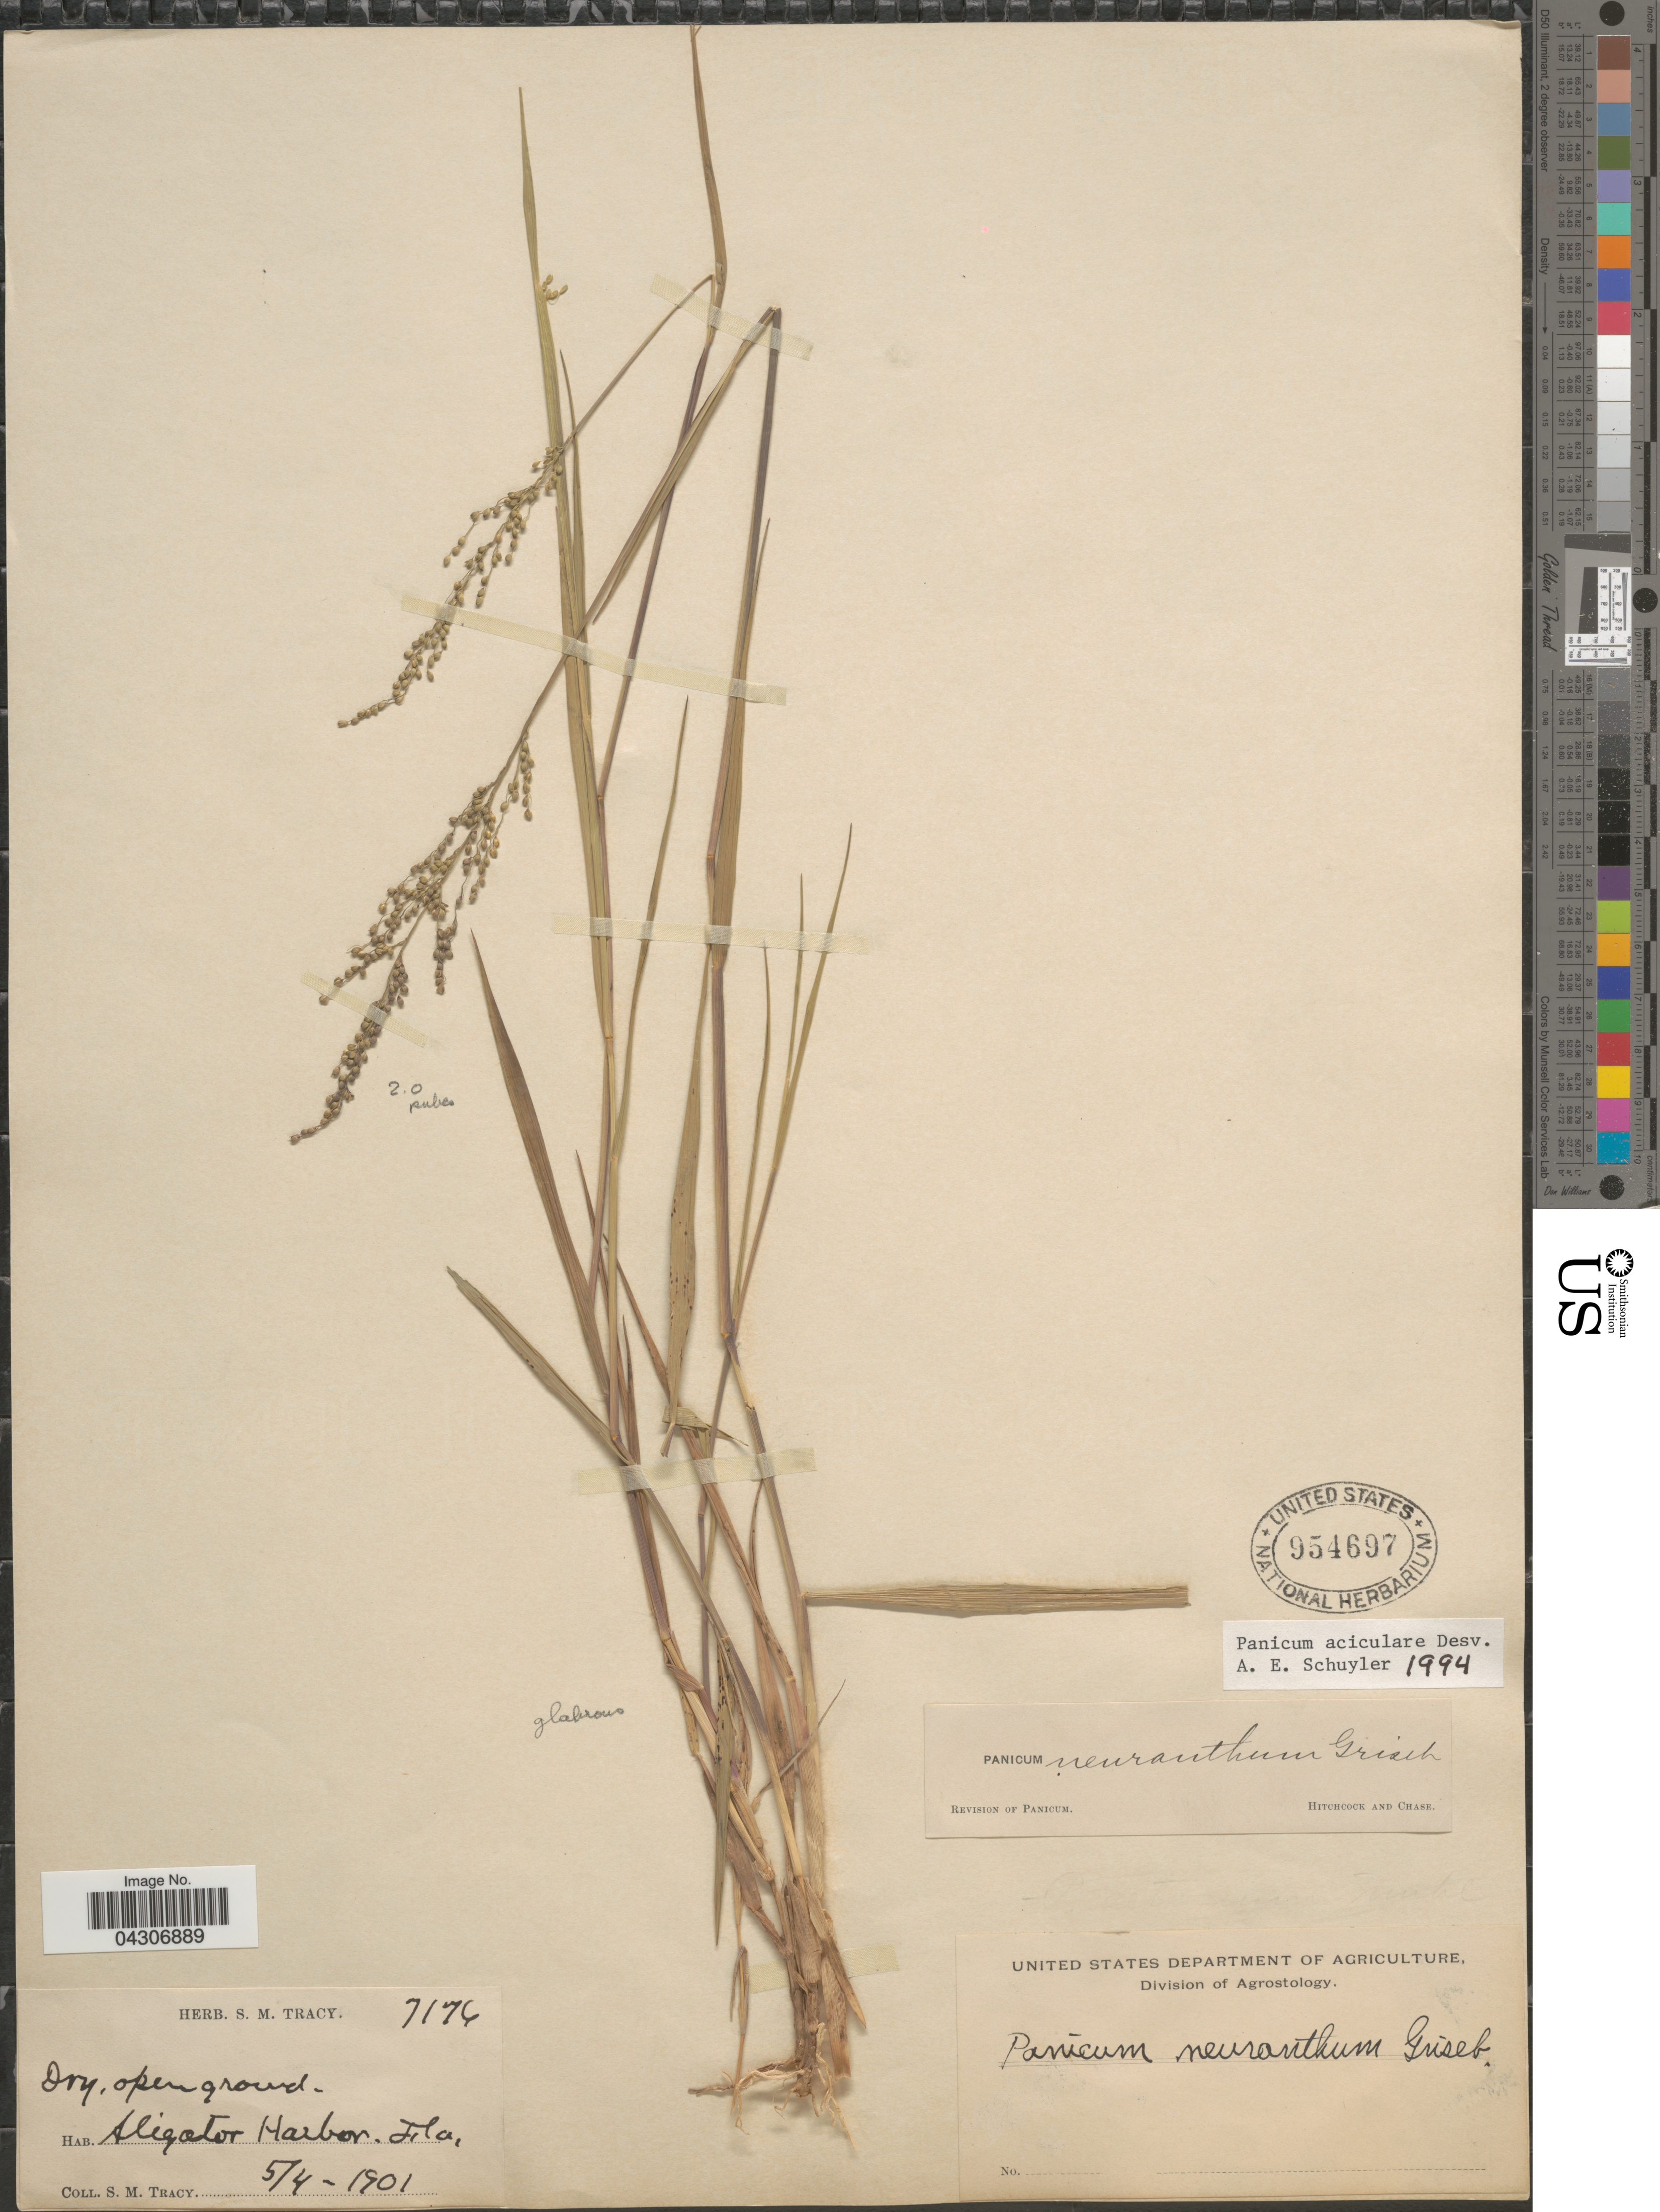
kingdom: Plantae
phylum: Tracheophyta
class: Liliopsida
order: Poales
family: Poaceae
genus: Dichanthelium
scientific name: Dichanthelium aciculare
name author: (Desv. ex Poir.) Gould & C.A. Clark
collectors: S. M. Tracy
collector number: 7176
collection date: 1901-05-04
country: United States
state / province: Florida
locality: Aligator Harbor.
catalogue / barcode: US 954697